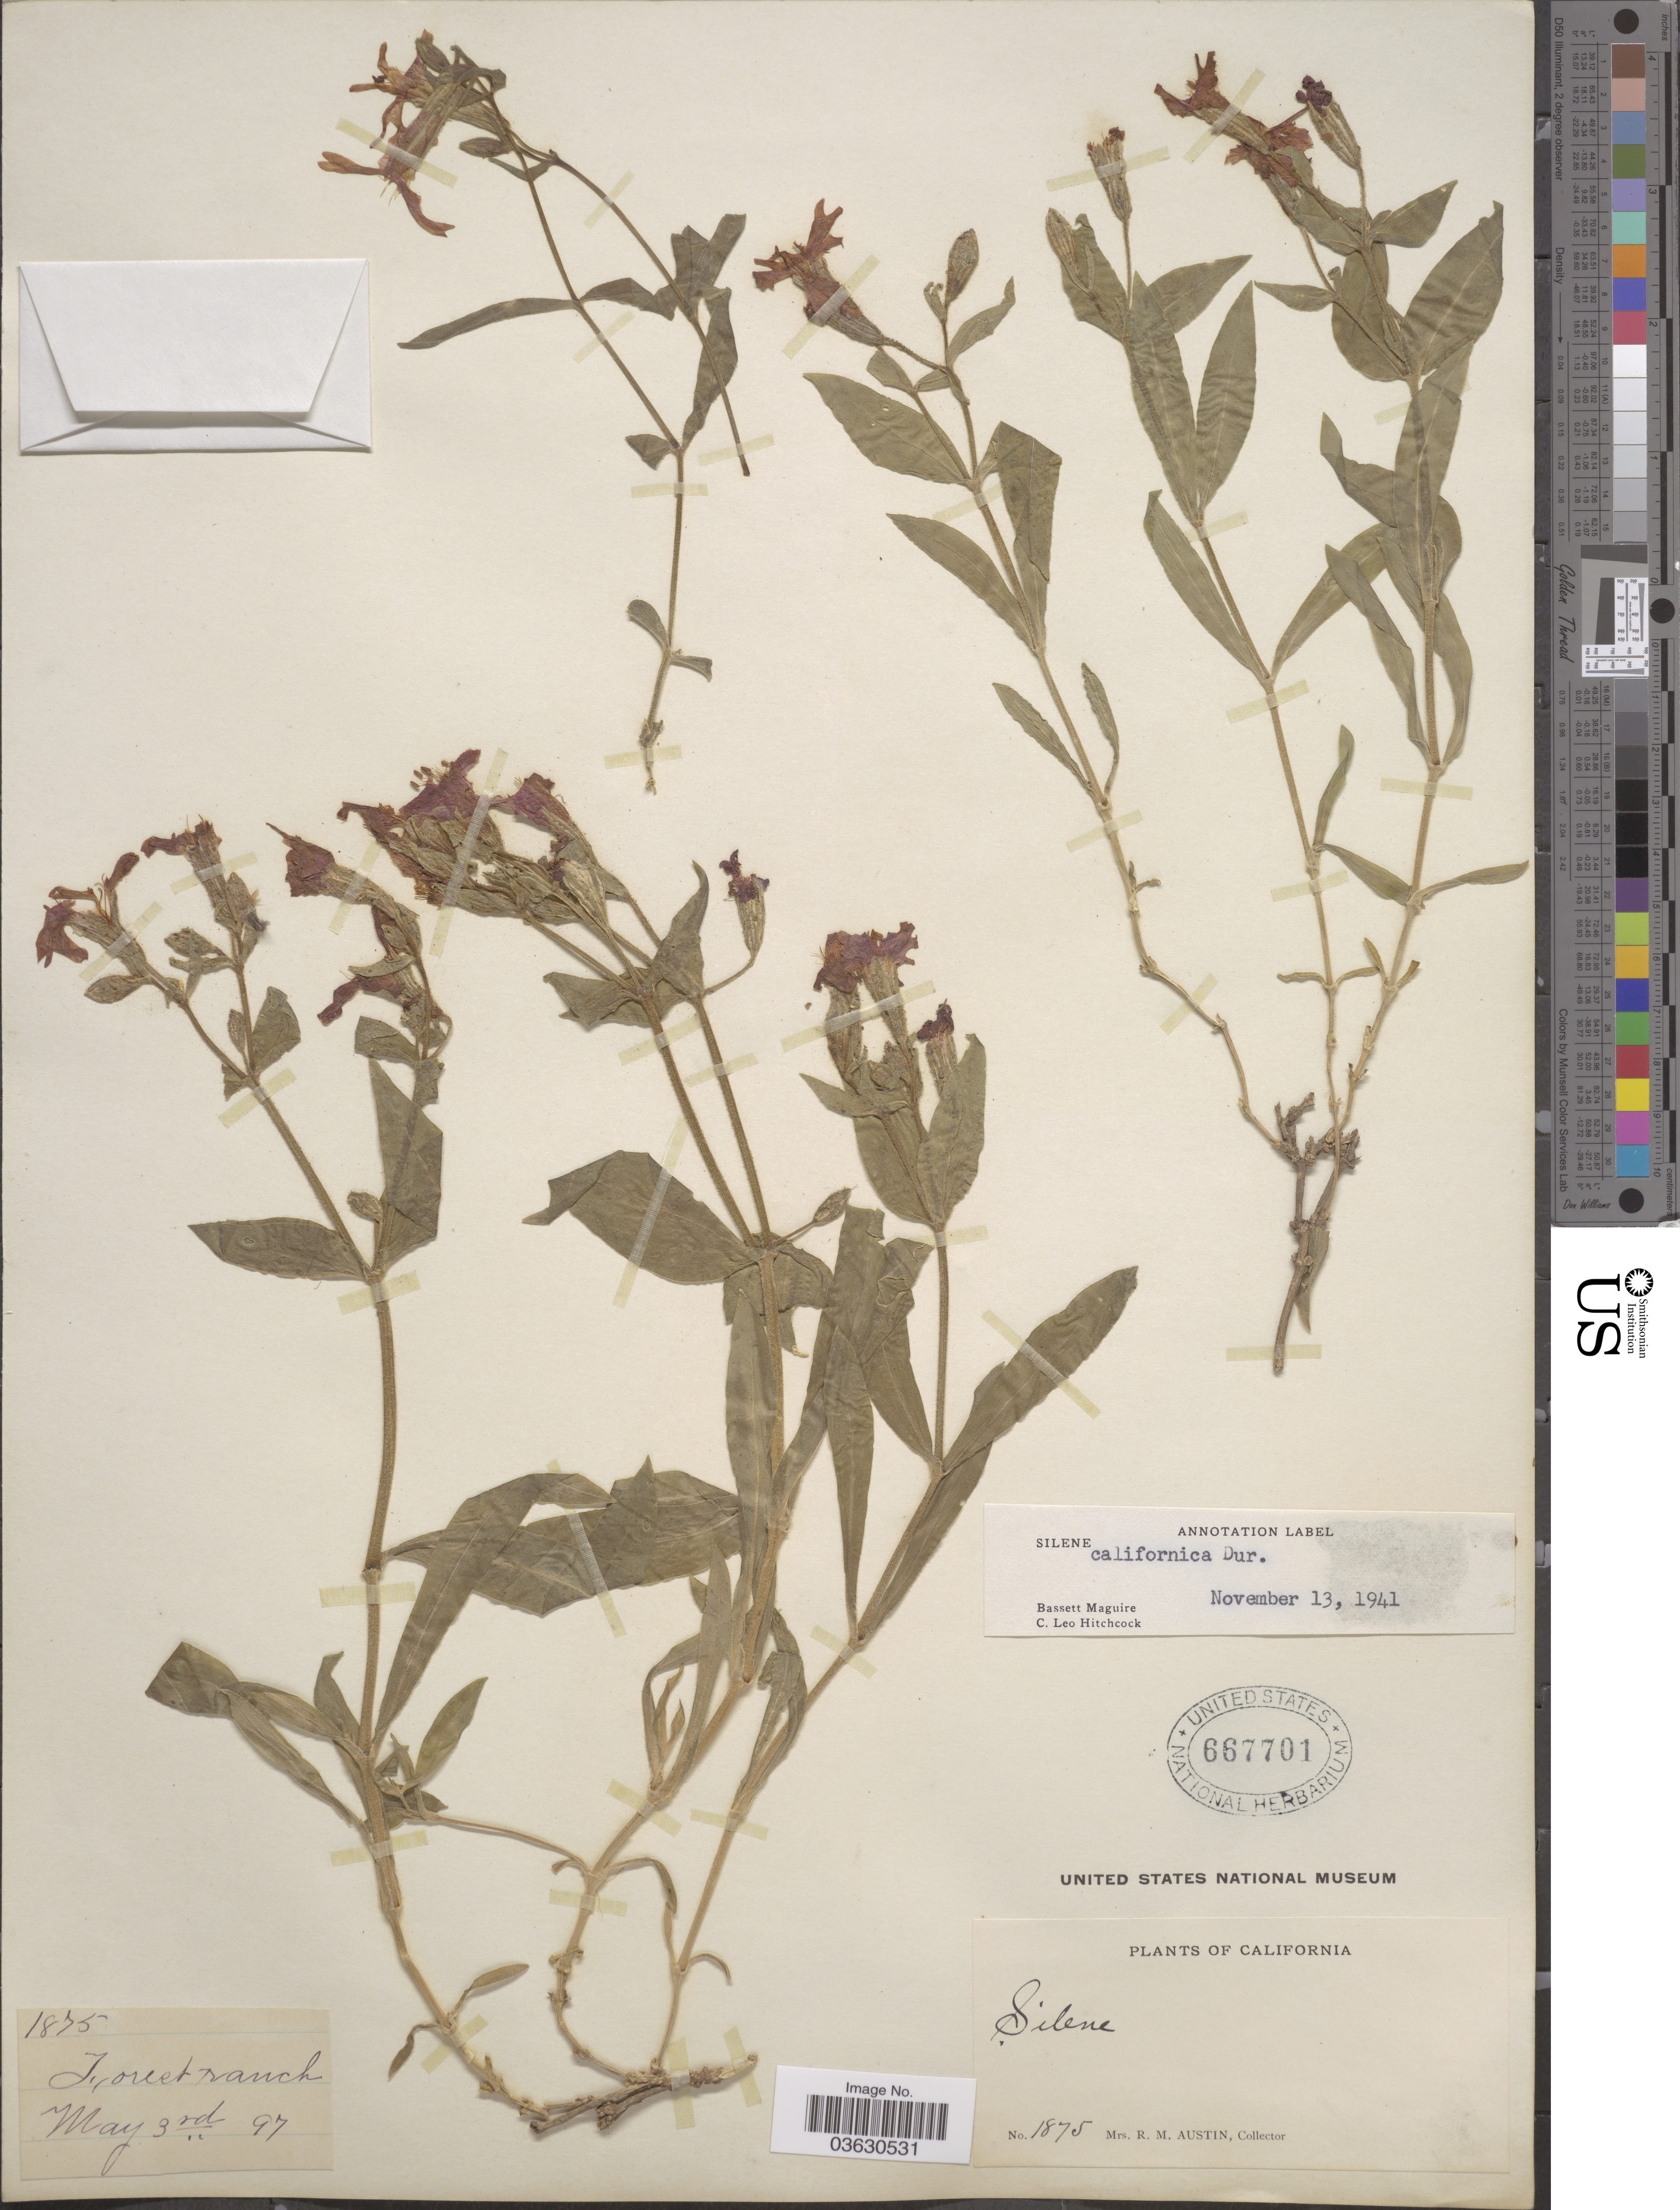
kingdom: Plantae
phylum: Tracheophyta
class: Magnoliopsida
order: Caryophyllales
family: Caryophyllaceae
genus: Silene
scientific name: Silene californica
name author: Durand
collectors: R. Austin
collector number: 1875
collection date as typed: Transcribed d/m/y: 3/5/97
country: United States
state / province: California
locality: Forest ranch.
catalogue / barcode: US 667701